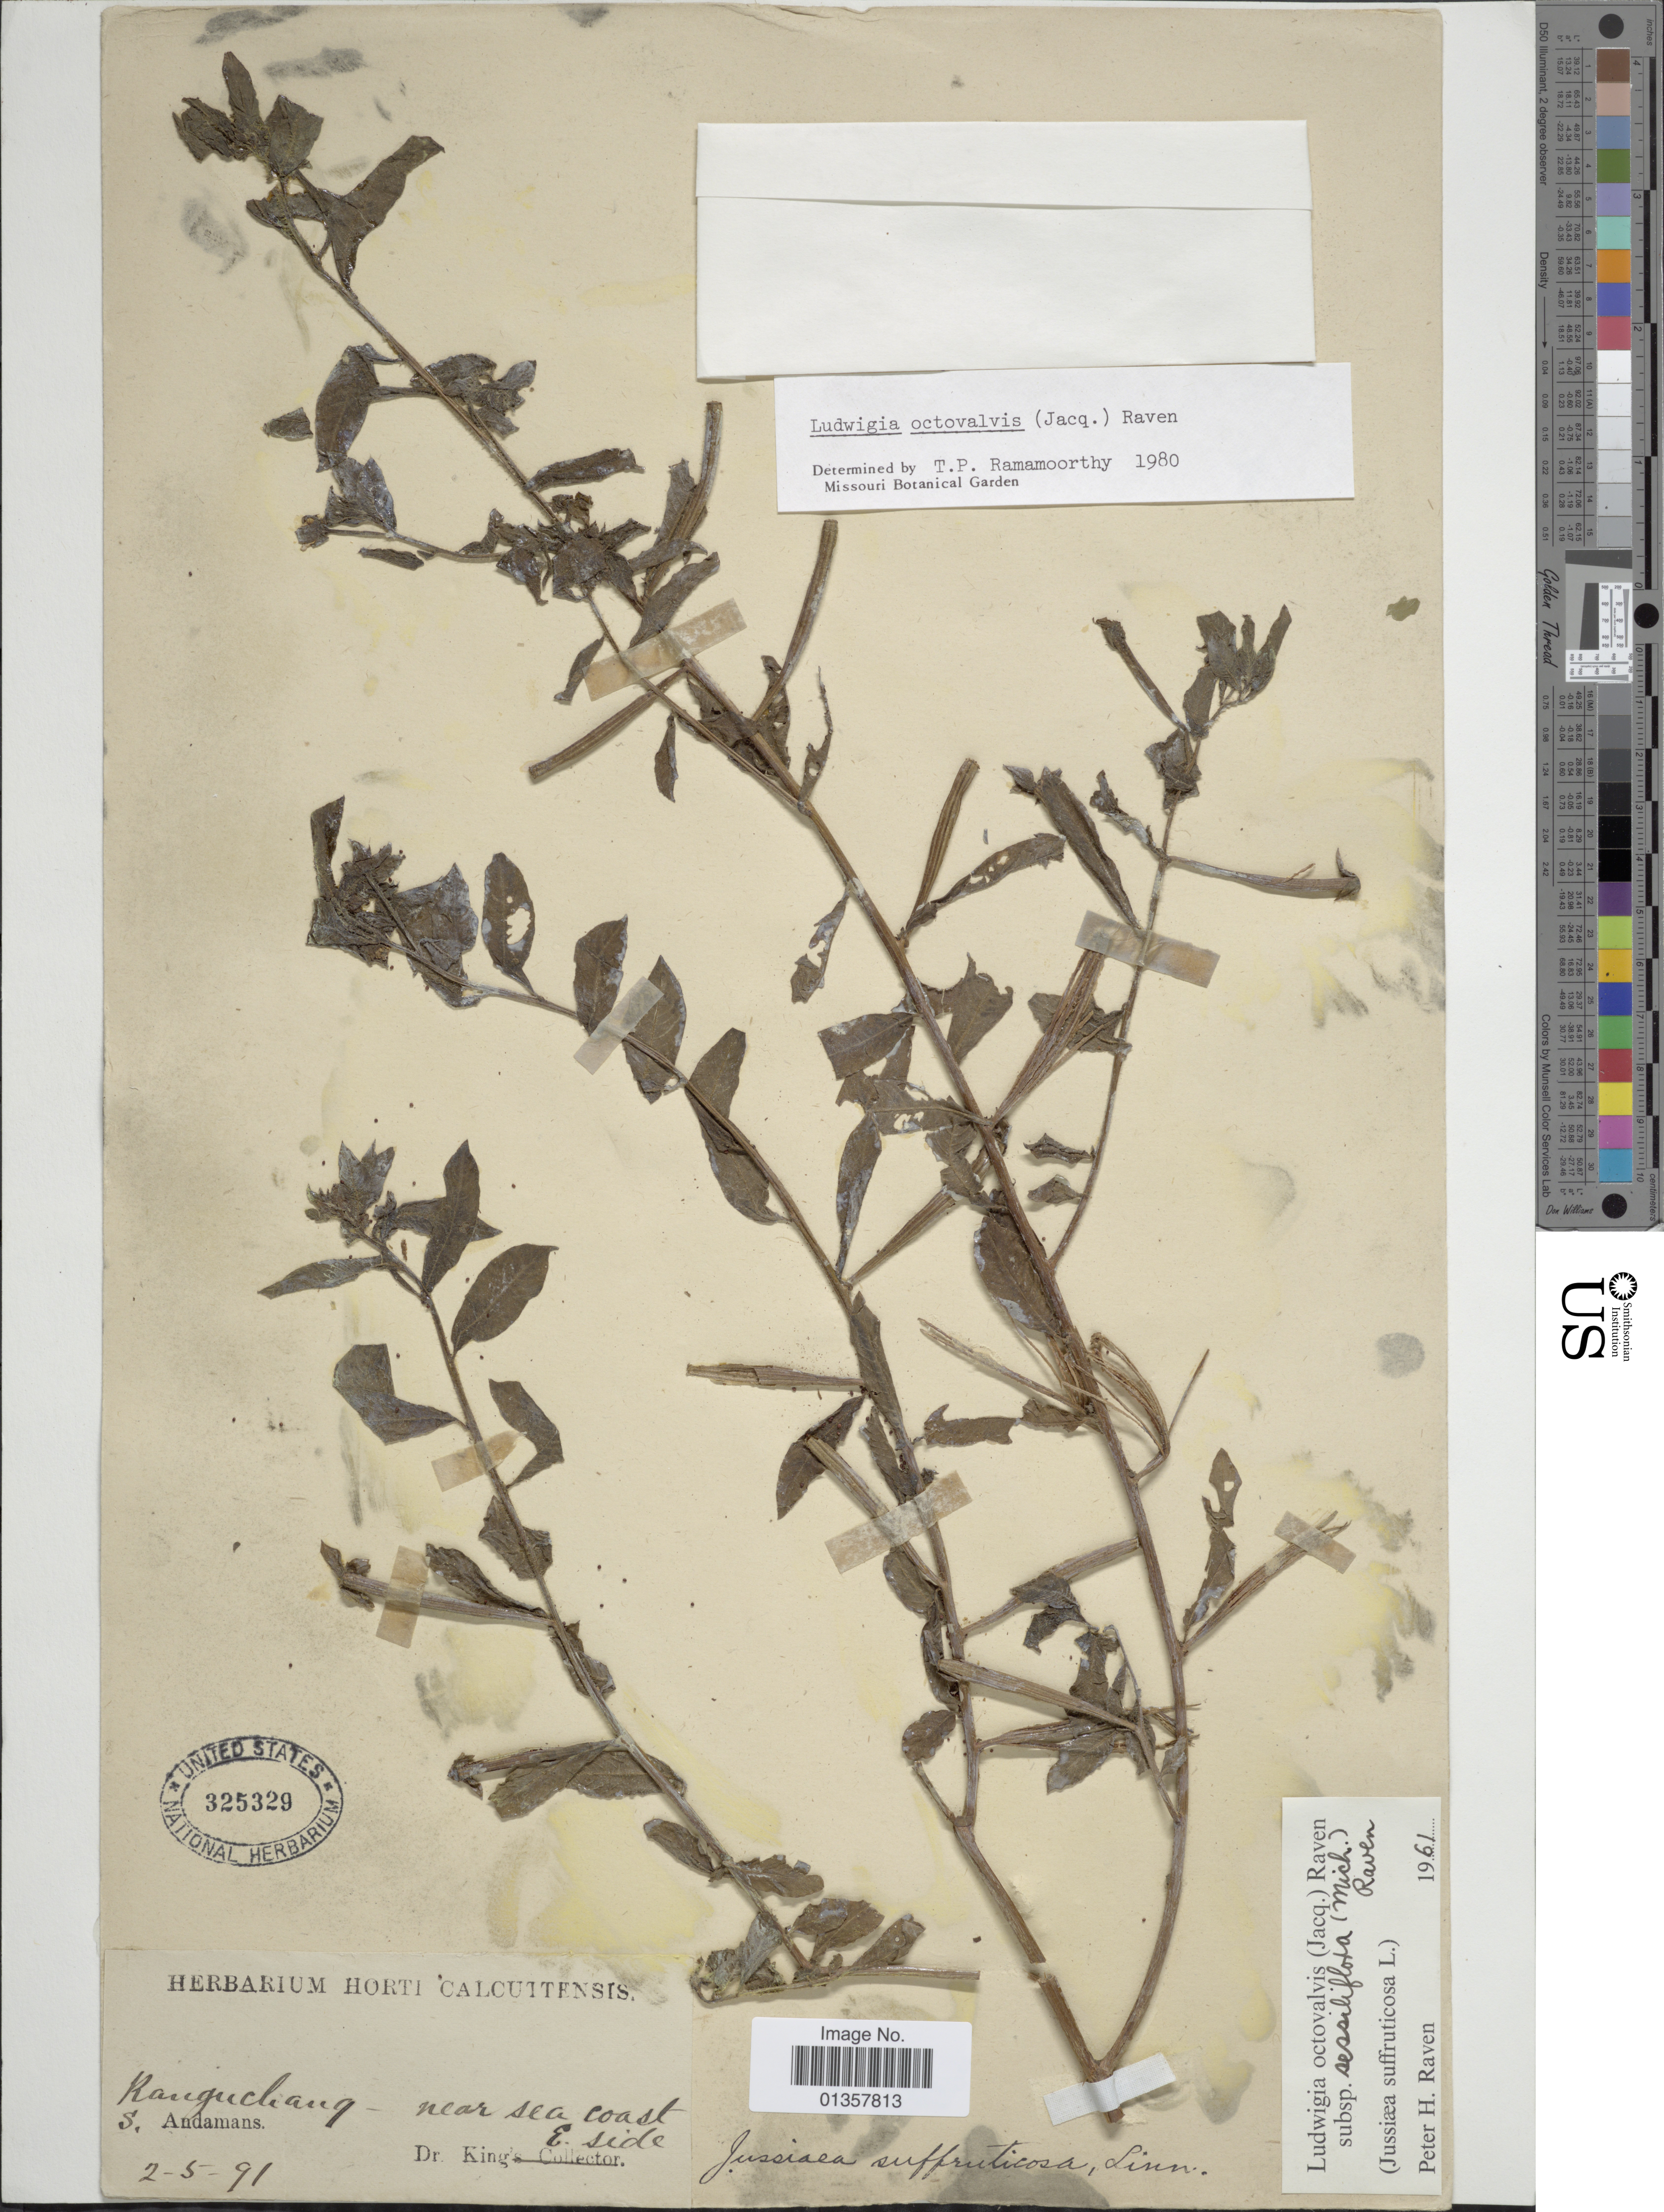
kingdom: Plantae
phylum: Tracheophyta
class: Magnoliopsida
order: Myrtales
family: Onagraceae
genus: Ludwigia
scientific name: Ludwigia octovalvis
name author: (Jacq.) P.H. Raven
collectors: King, --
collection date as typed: Transcribed d/m/y: 2/5/91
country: India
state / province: Andaman and Nicobar Islands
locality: Kanguchang - near sea coast E. side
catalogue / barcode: US 325329